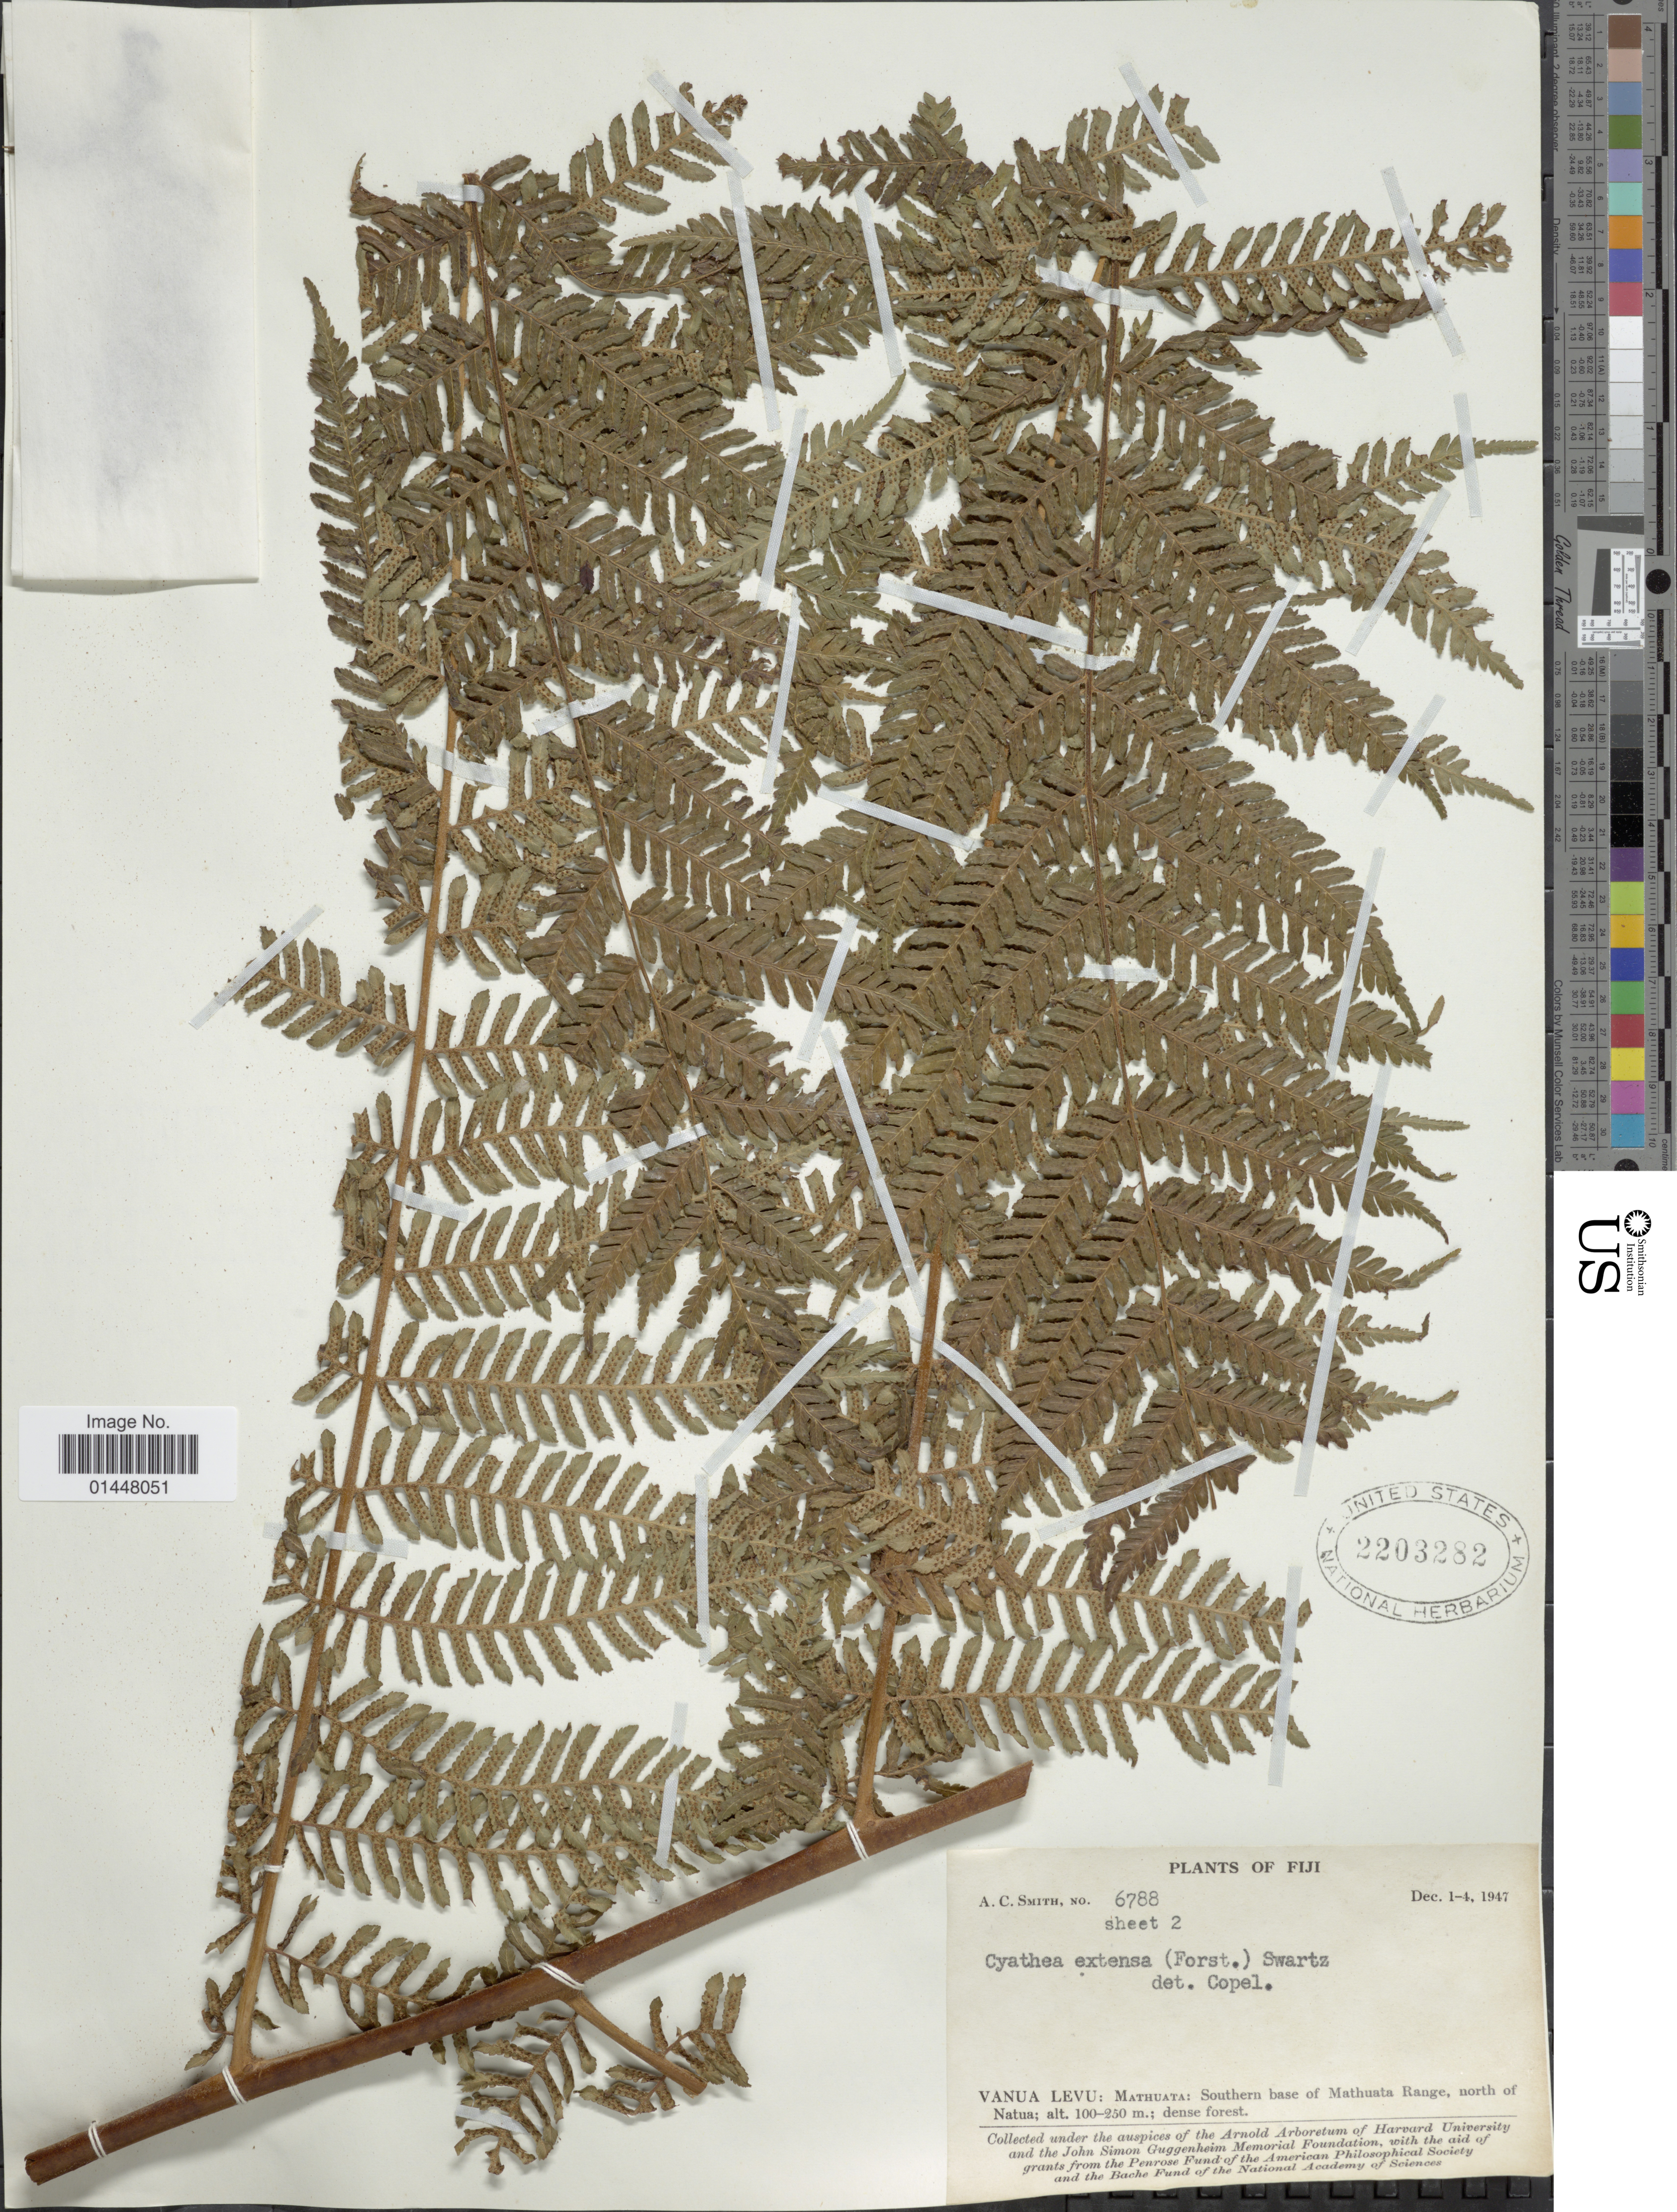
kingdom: Plantae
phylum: Tracheophyta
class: Polypodiopsida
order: Cyatheales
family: Cyatheaceae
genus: Sphaeropteris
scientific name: Sphaeropteris medullaris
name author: (G. Forst.) Bernh.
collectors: A. C. Smith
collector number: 6788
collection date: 1947-12-01/1947-12-04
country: Fiji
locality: Vanua Levu: Mathuata: southern base of mathuata Range, north of Natua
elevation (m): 100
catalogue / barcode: US 2203282